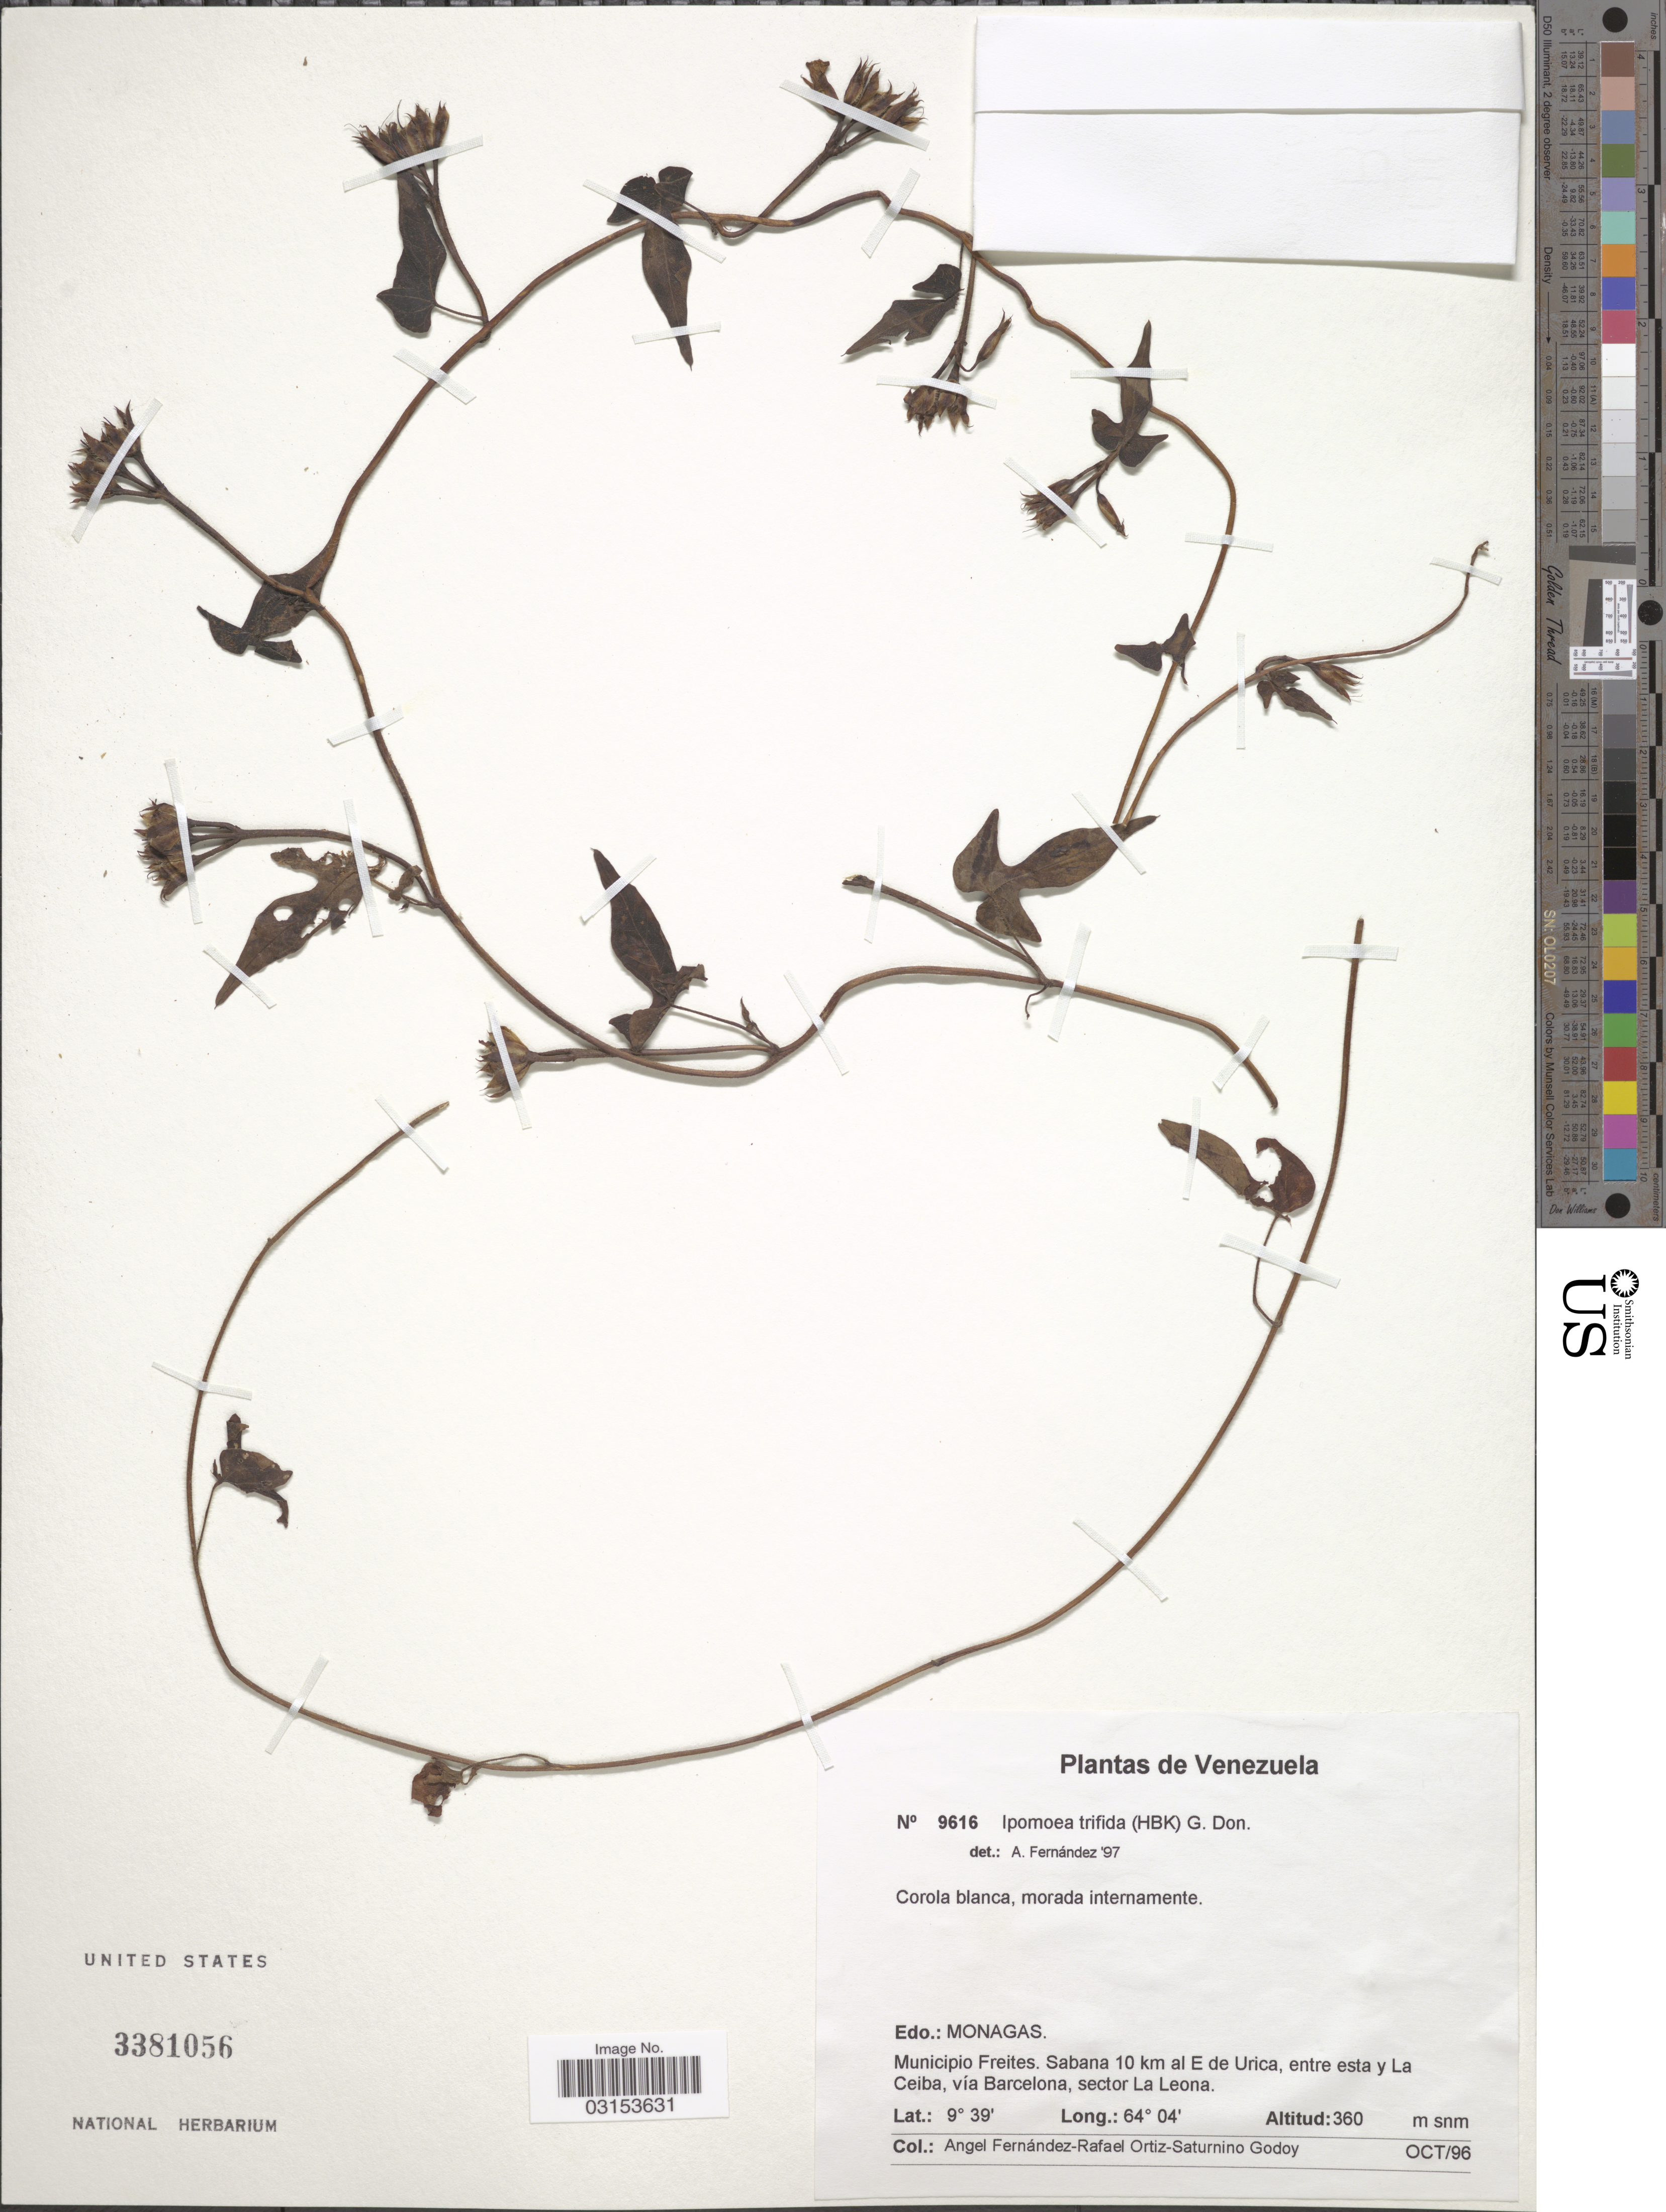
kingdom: Plantae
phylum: Tracheophyta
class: Magnoliopsida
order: Solanales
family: Convolvulaceae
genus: Ipomoea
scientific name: Ipomoea trifida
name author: (Kunth) G. Don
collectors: Á. Fernández, R. Ortiz & S. Godoy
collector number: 9616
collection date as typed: Transcribed d/m/y: /10/96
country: Venezuela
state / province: Monagas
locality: Municipio Freites. Sabana 10 km al E de urica, entre esta y La Ceiba, vía Barcelona, sector La Leona.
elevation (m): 360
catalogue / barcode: US 3381056